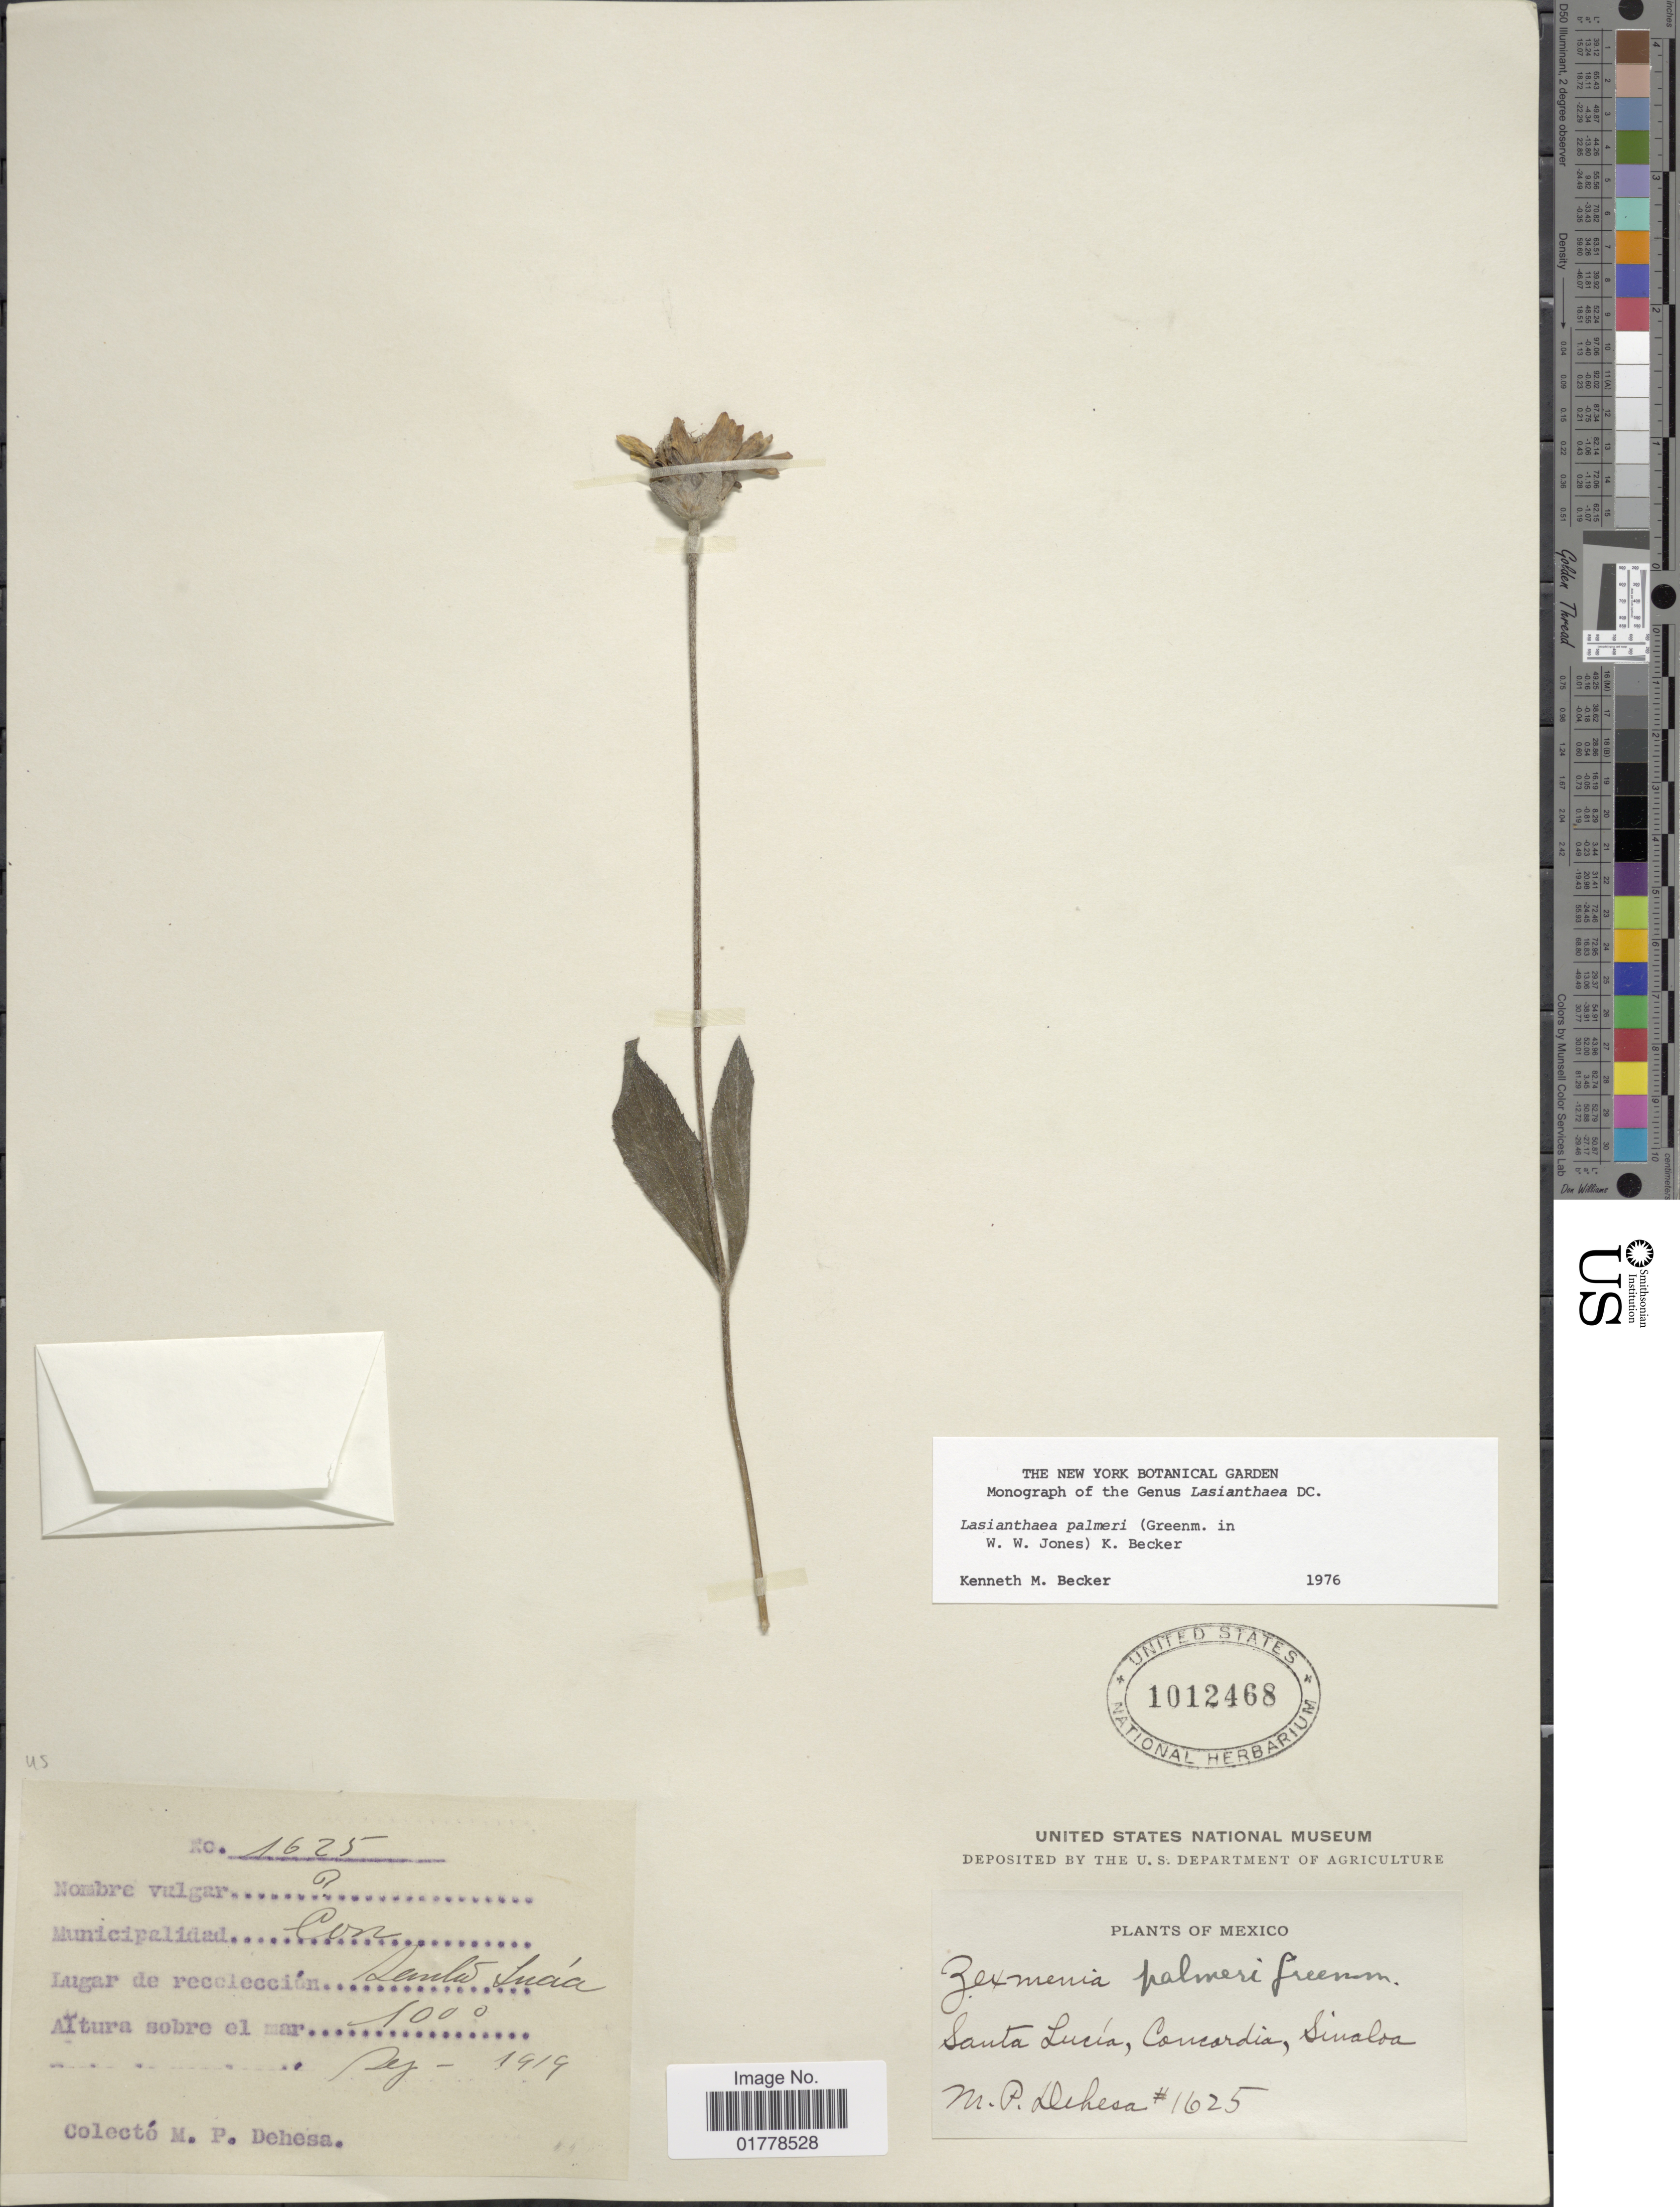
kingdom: Plantae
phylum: Tracheophyta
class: Magnoliopsida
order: Asterales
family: Asteraceae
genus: Lasianthaea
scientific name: Lasianthaea palmeri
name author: (Greenm.) K.M. Becker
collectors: M. Dehesa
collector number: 1625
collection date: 1919-09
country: Mexico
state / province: Sinaloa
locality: Santa Lucía, Concordia, Sinaloa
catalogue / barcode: US 1012468